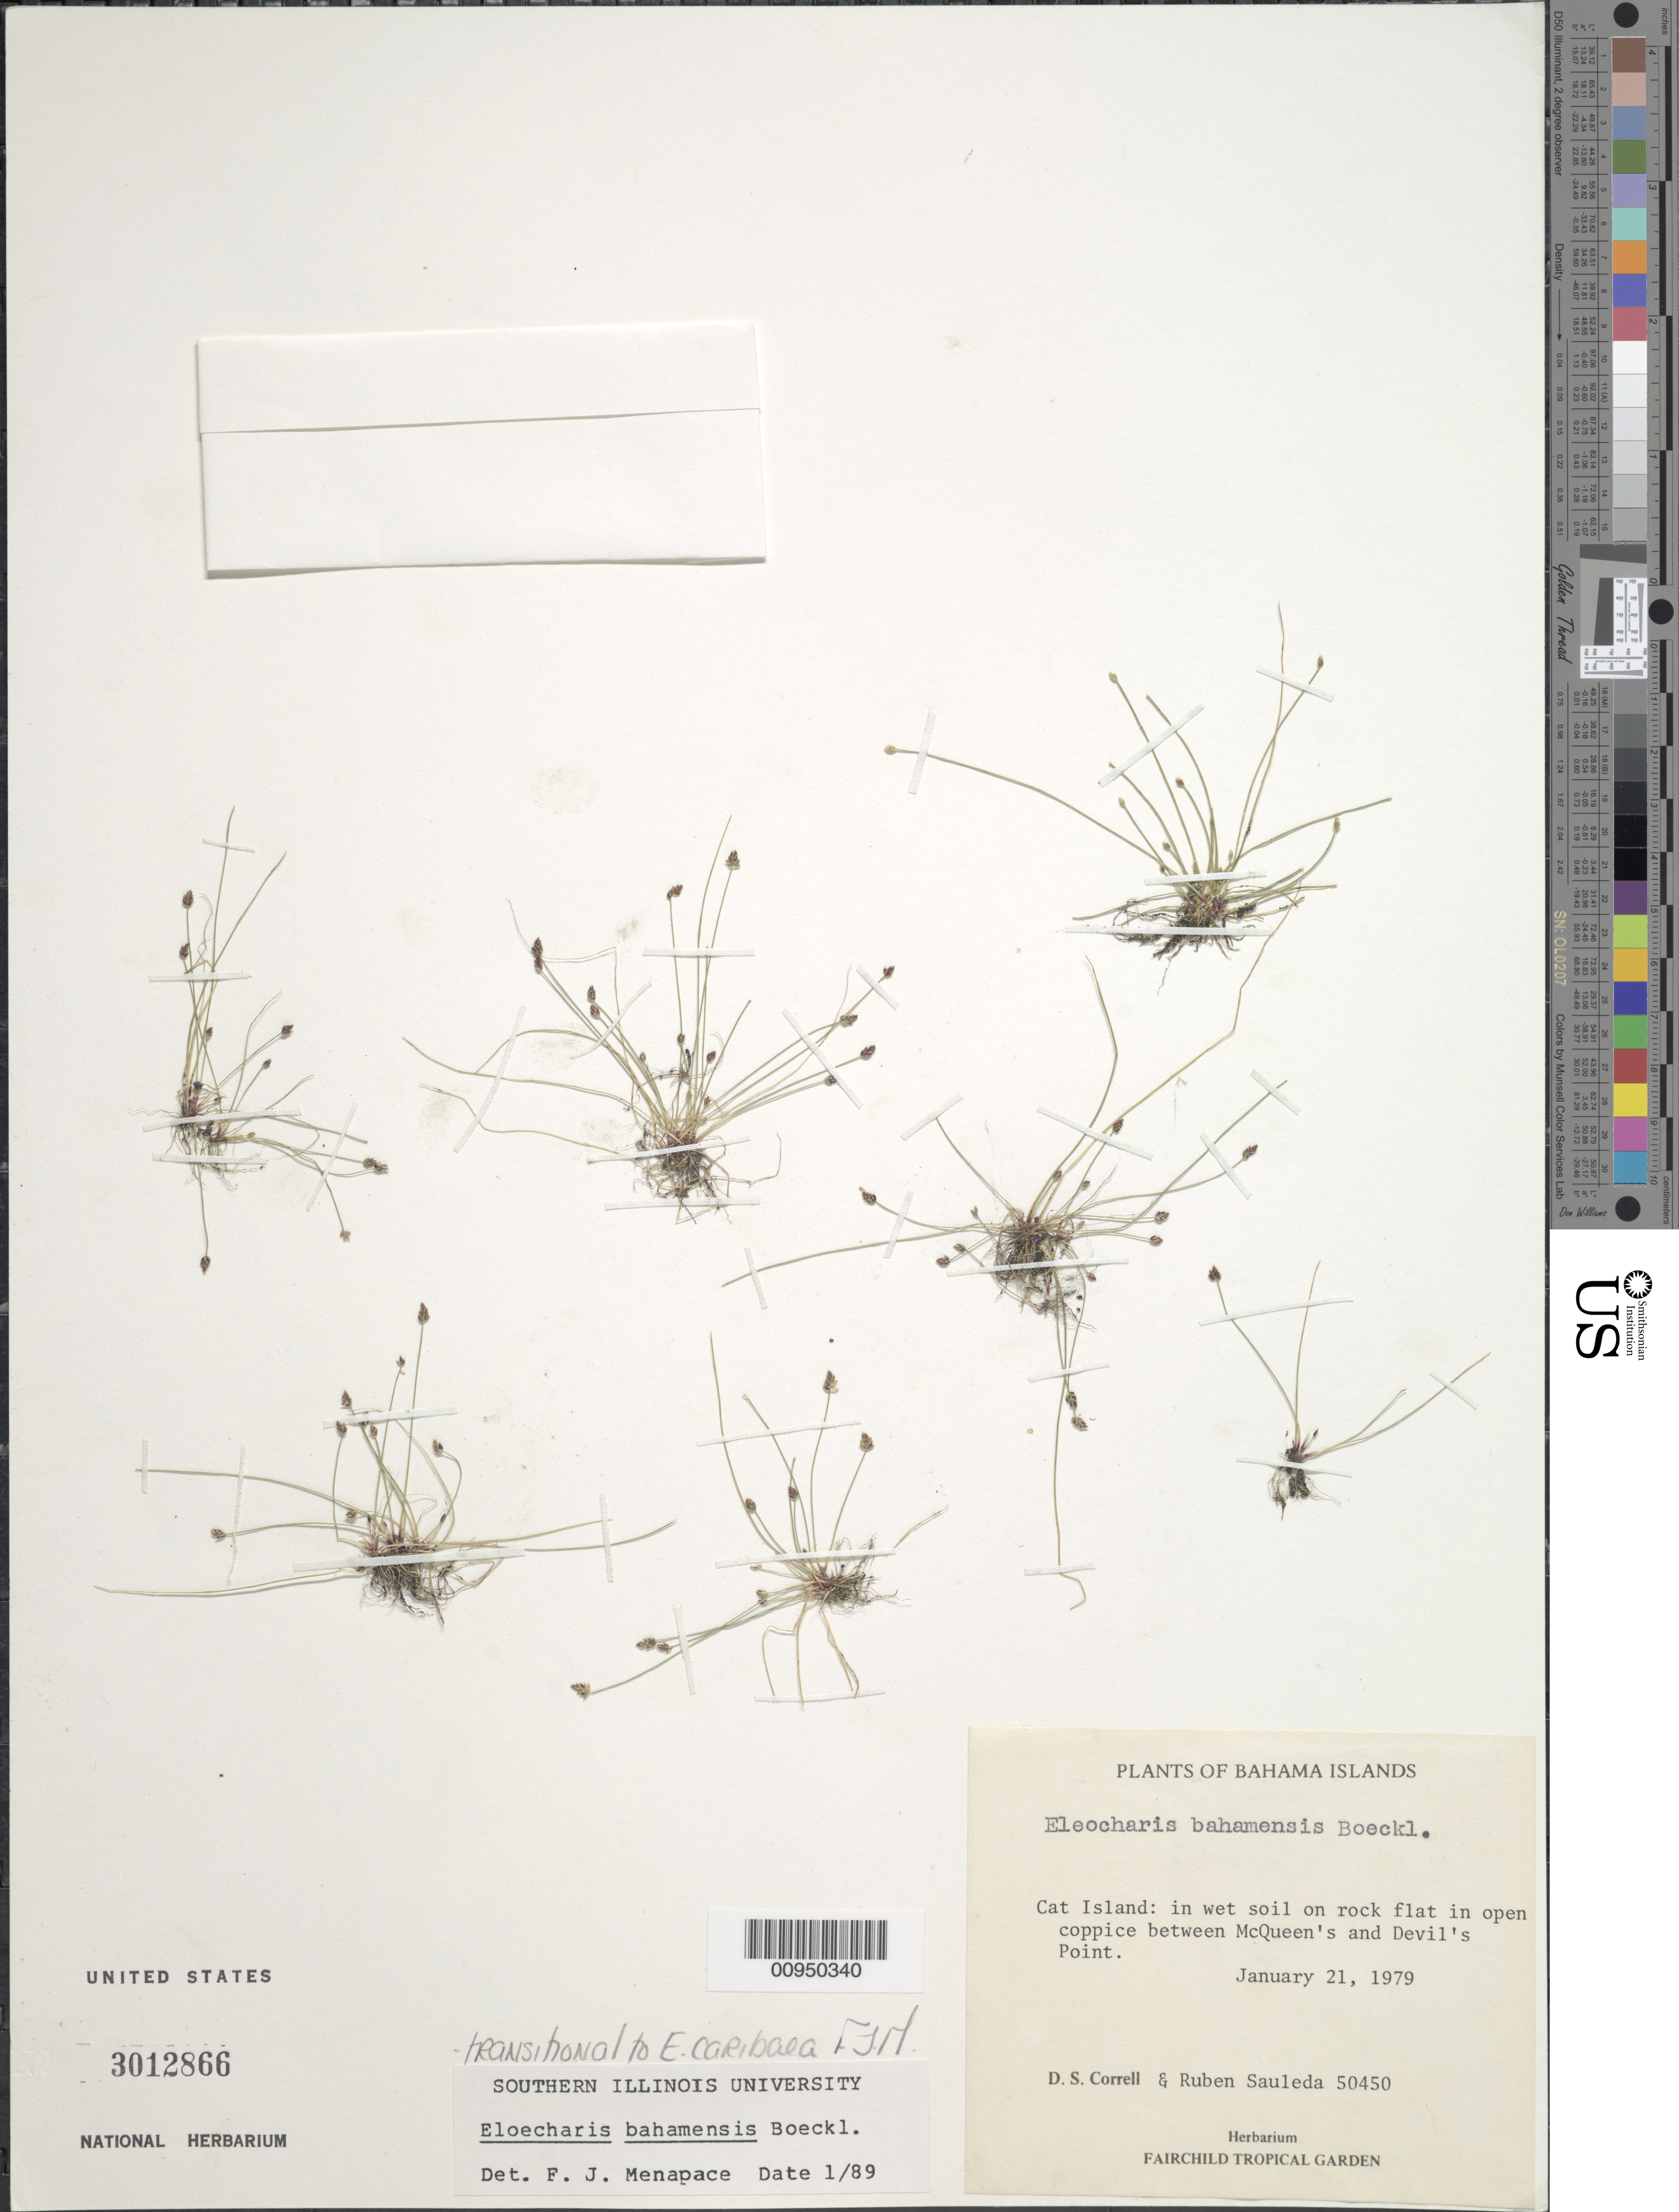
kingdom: Plantae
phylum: Tracheophyta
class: Liliopsida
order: Poales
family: Cyperaceae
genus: Eleocharis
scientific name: Eleocharis bahamensis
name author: Boeckeler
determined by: Menapace, F. J.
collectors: D. S. Correll & R. Sauleda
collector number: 50450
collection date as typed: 21 Jan 1979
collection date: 1979-01-21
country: Bahamas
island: Cat Island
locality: Between McQueen's and Devil's Point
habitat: In wet soil on rock flat in open coppice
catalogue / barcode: US 3012866